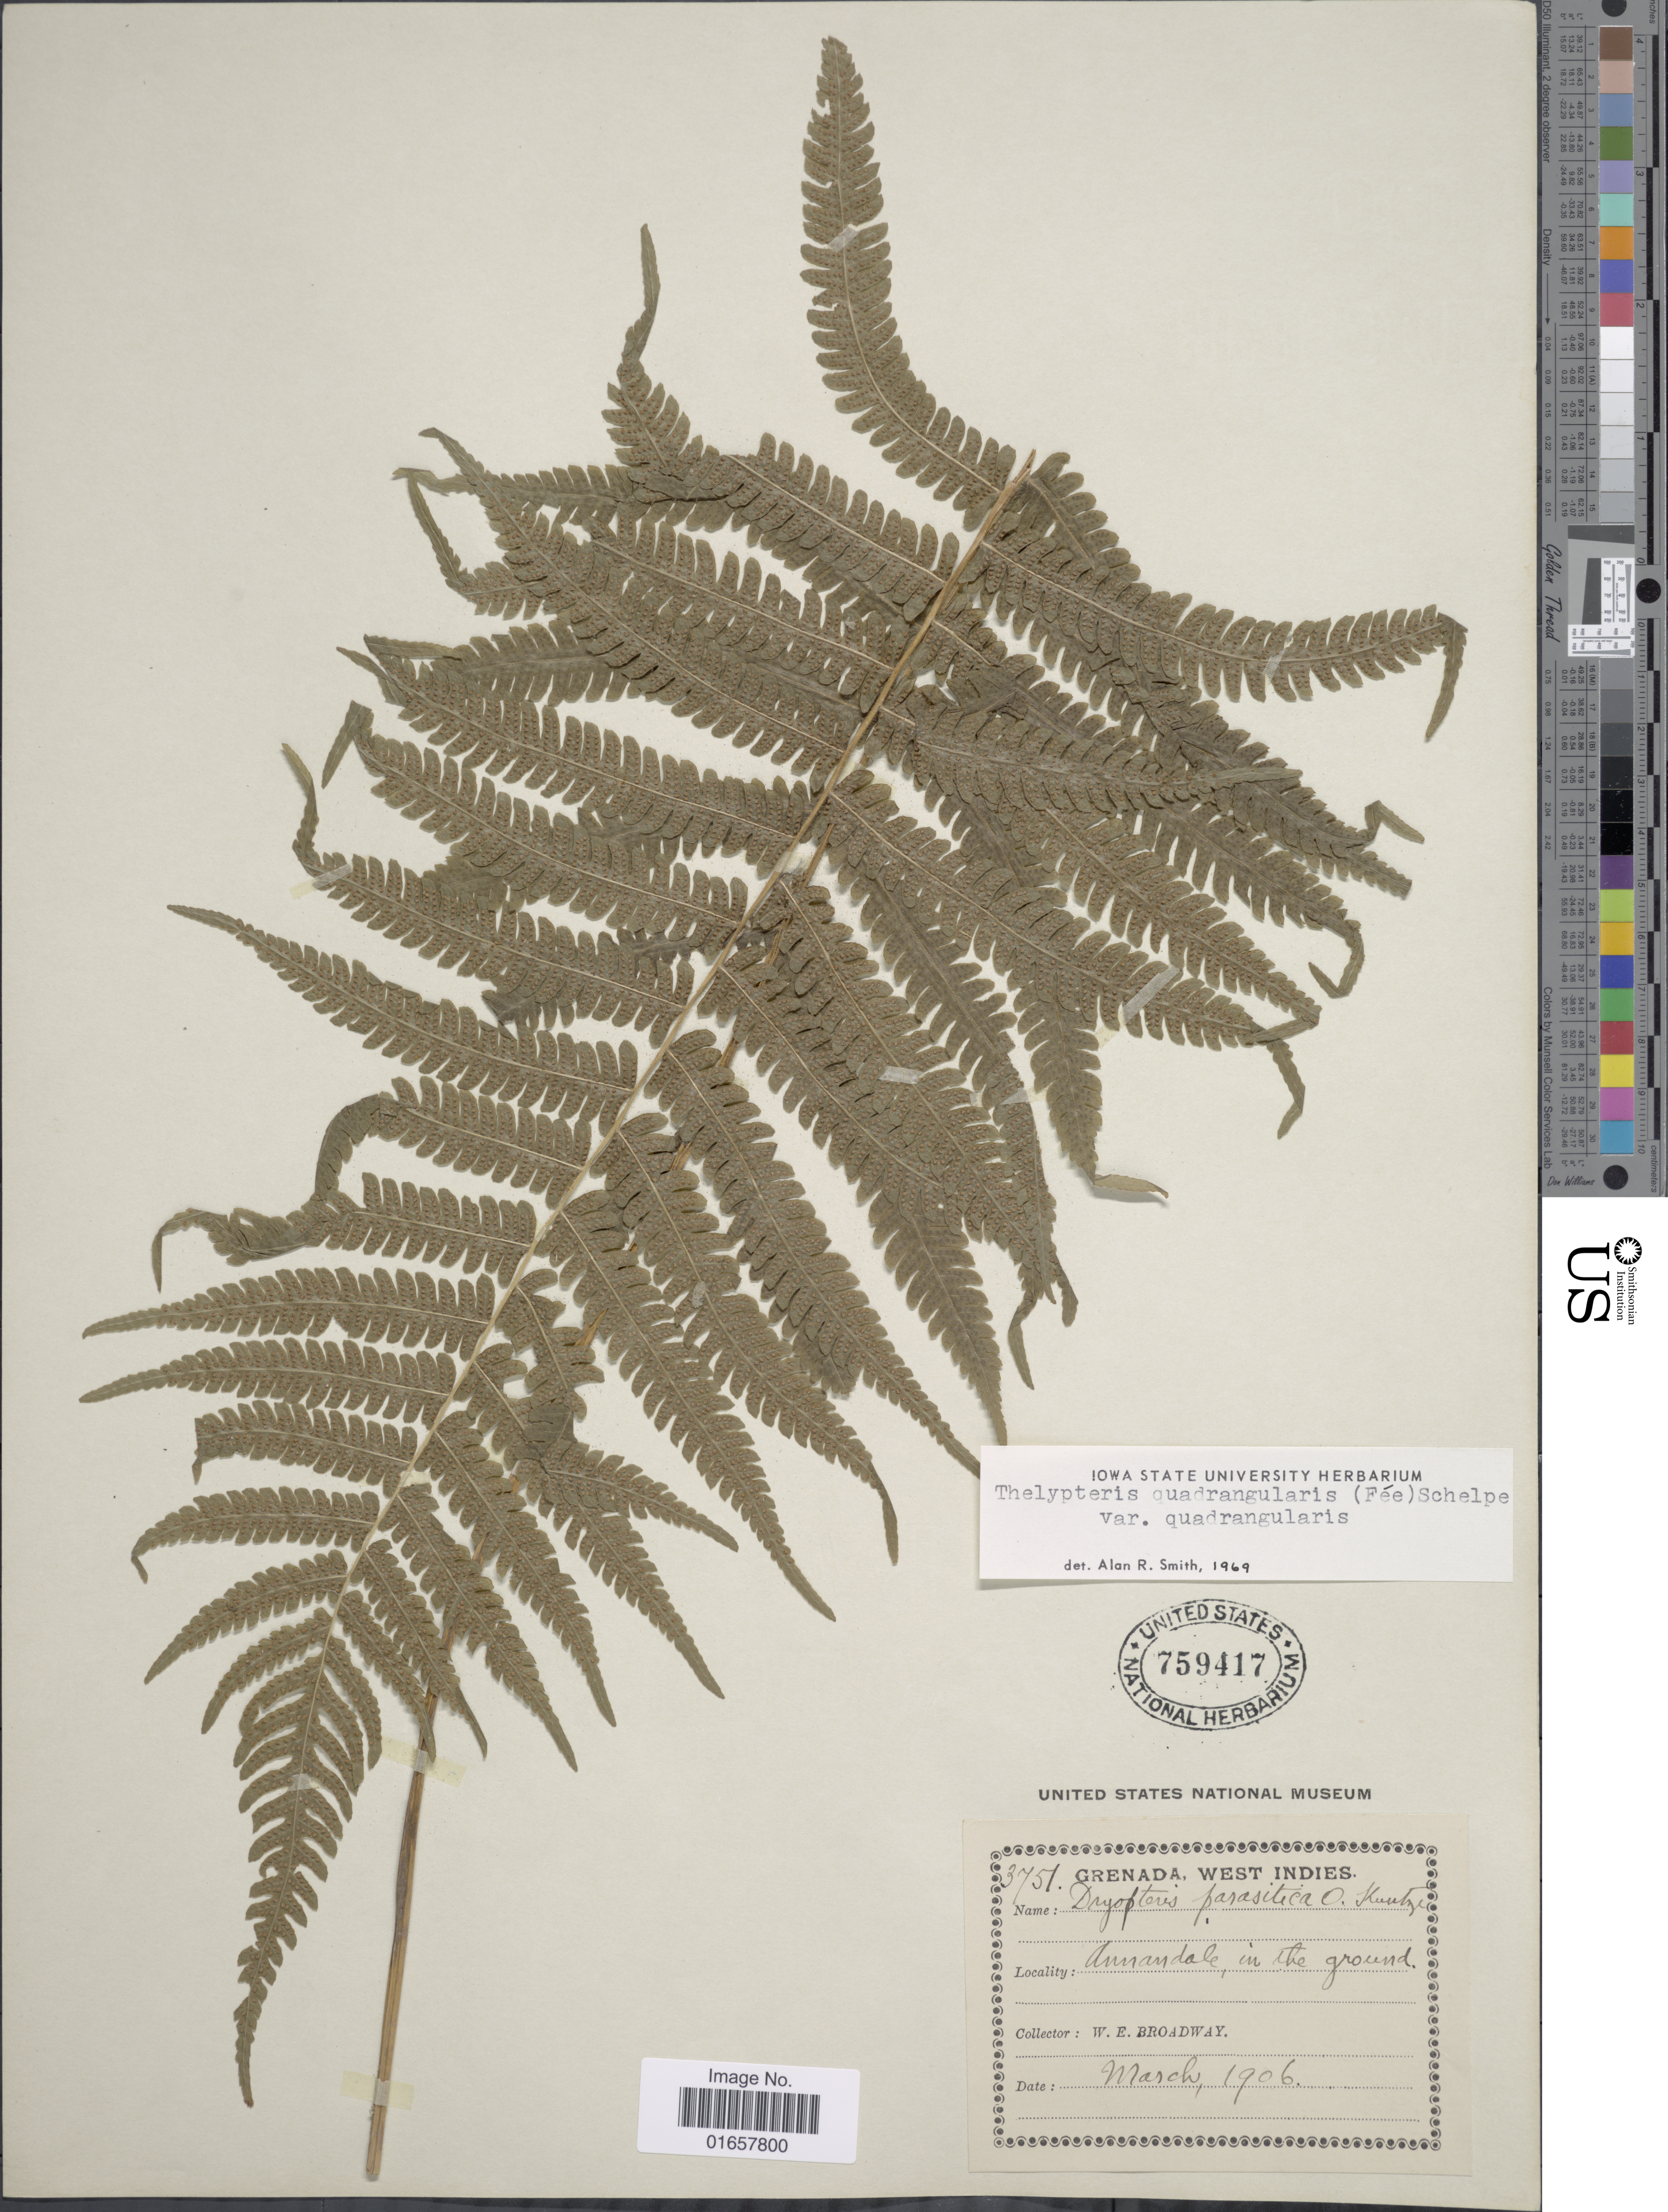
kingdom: Plantae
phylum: Tracheophyta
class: Polypodiopsida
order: Polypodiales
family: Thelypteridaceae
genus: Christella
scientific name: Christella hispidula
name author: (Decne.) Holttum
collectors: W. E. Broadway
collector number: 3751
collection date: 1906-03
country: Grenada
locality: Grenada, West Indies, Ammandale, in the ground.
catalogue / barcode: US 759417